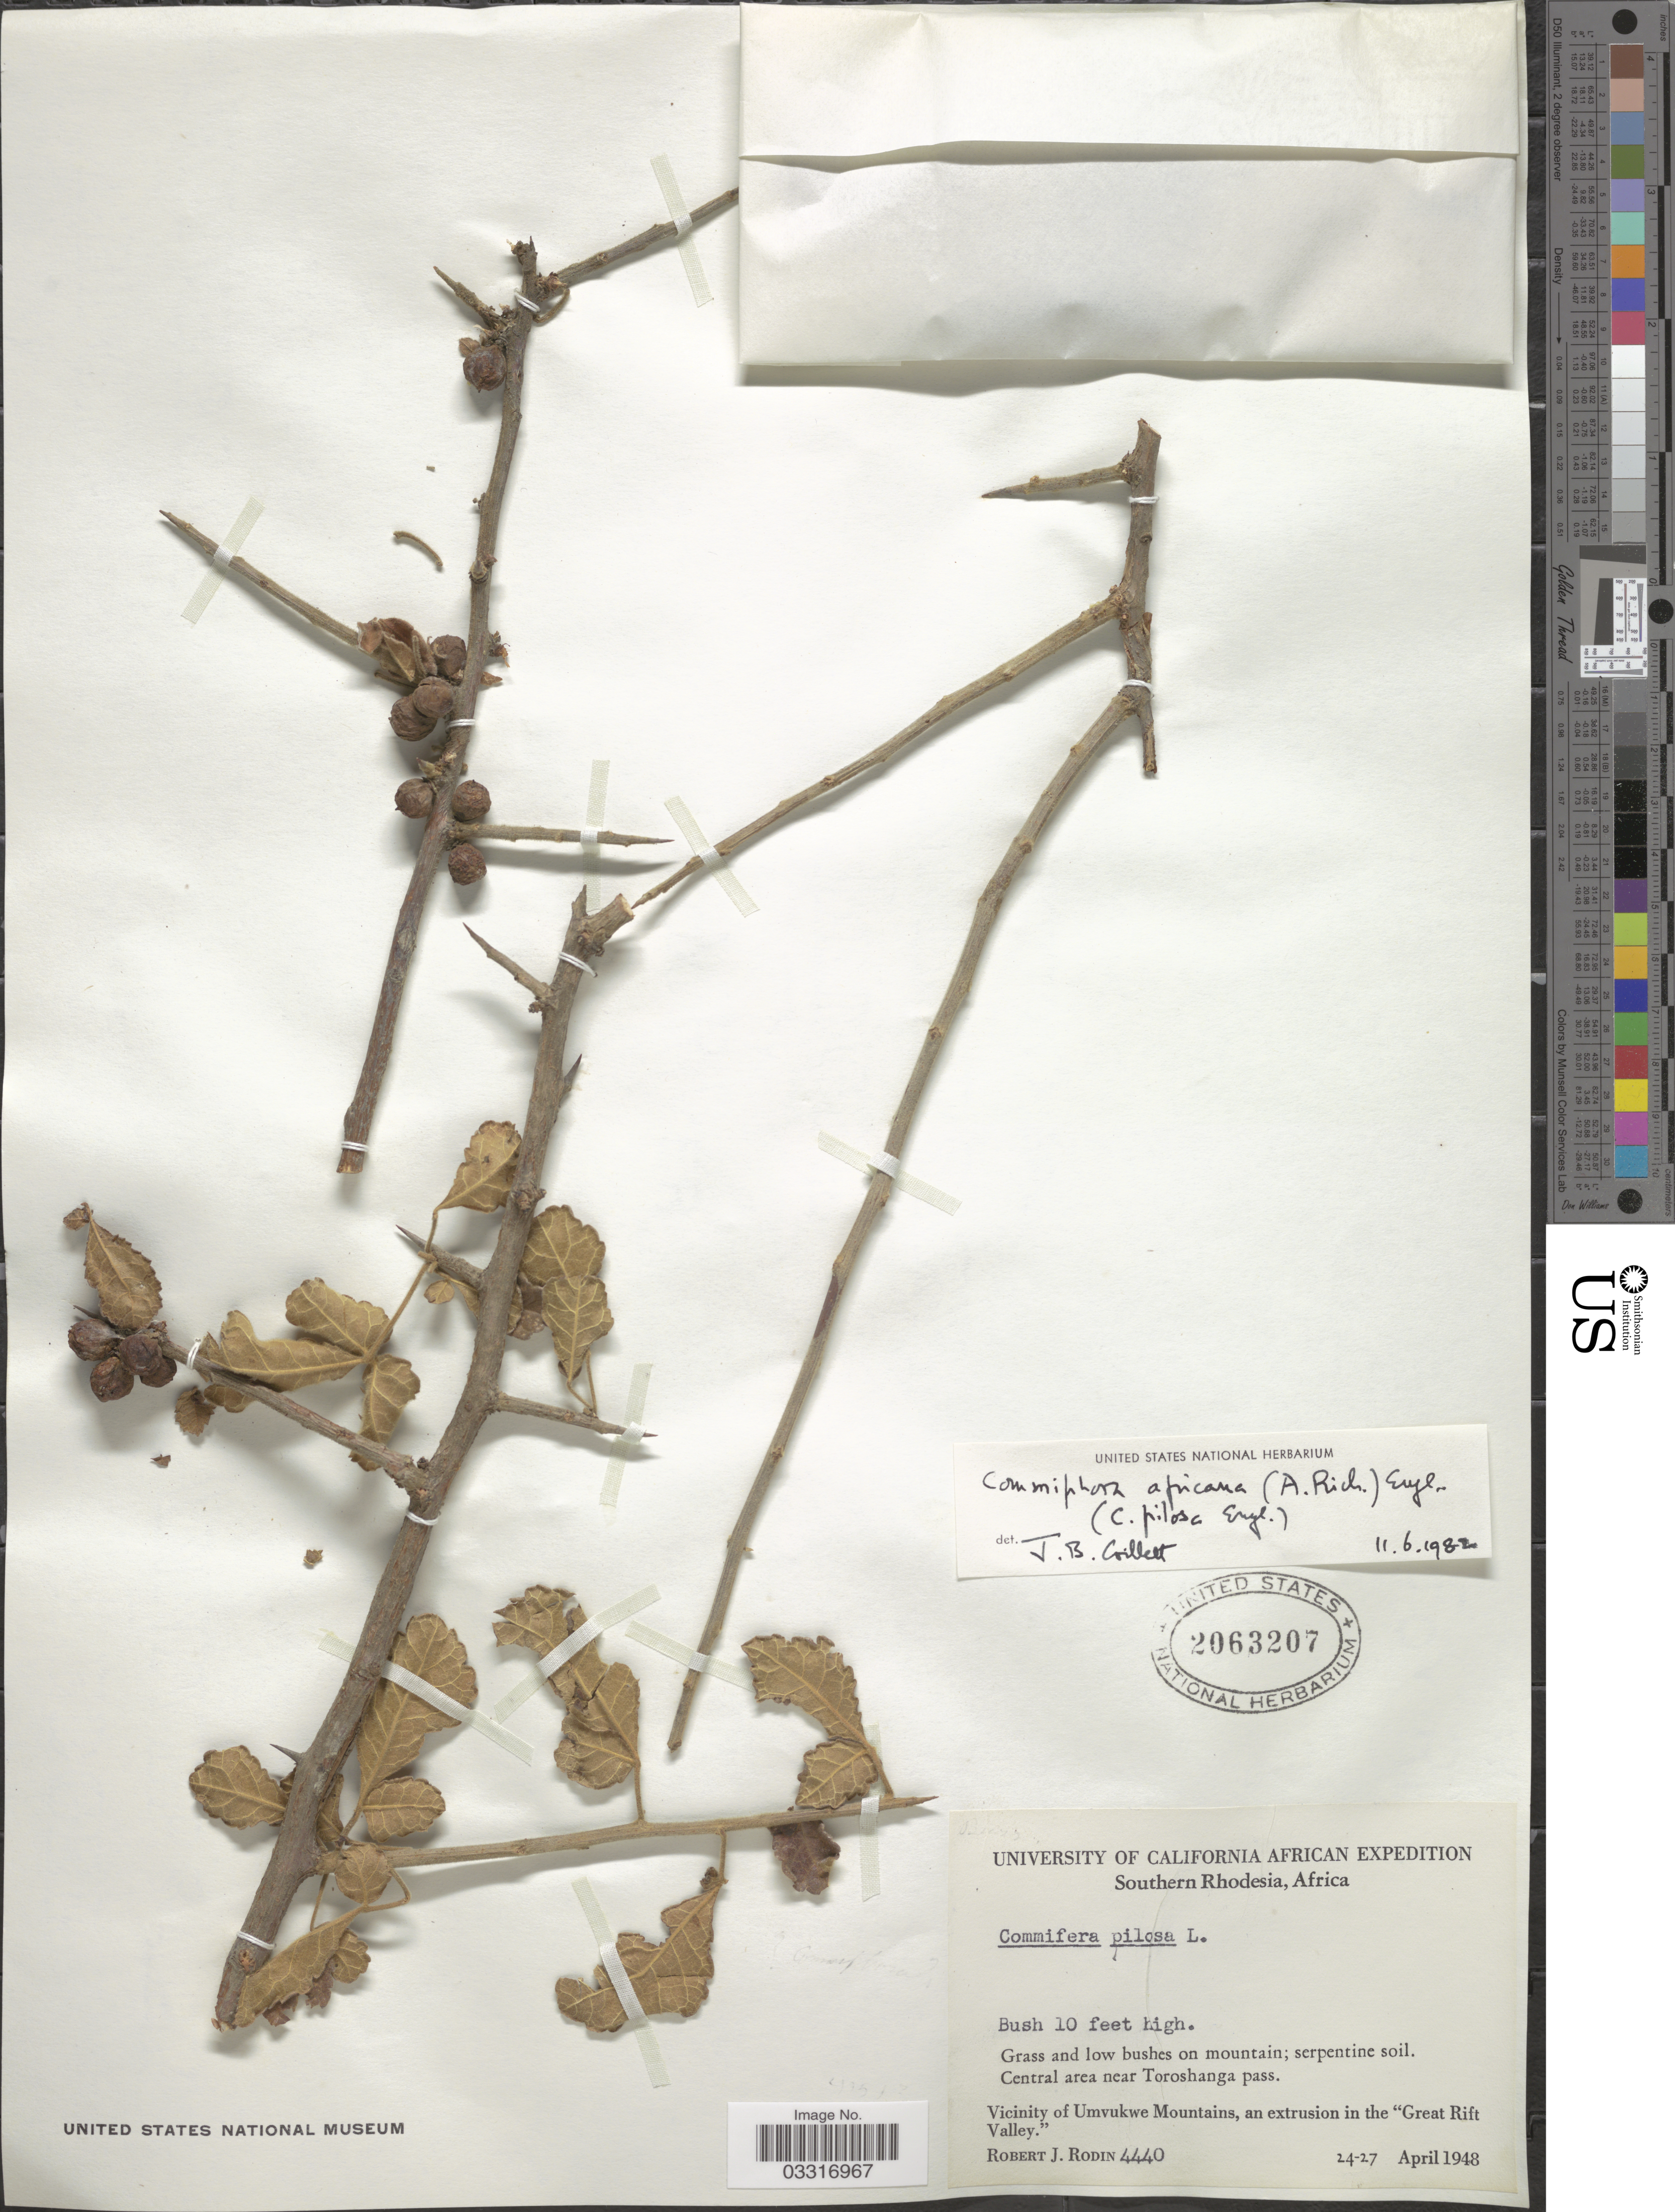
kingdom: Plantae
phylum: Tracheophyta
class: Magnoliopsida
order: Sapindales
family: Burseraceae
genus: Commiphora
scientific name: Commiphora africana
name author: (A. Rich.) Engl.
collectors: R. J. Rodin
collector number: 4440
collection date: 1948-04-24/1948-04-27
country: Zimbabwe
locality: Southern Rhodesia, Central area near Toroshanga pass. Vicinity of Umvukwe Mountains, an extrusion in the "Great Rift Valley".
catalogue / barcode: US 2063207